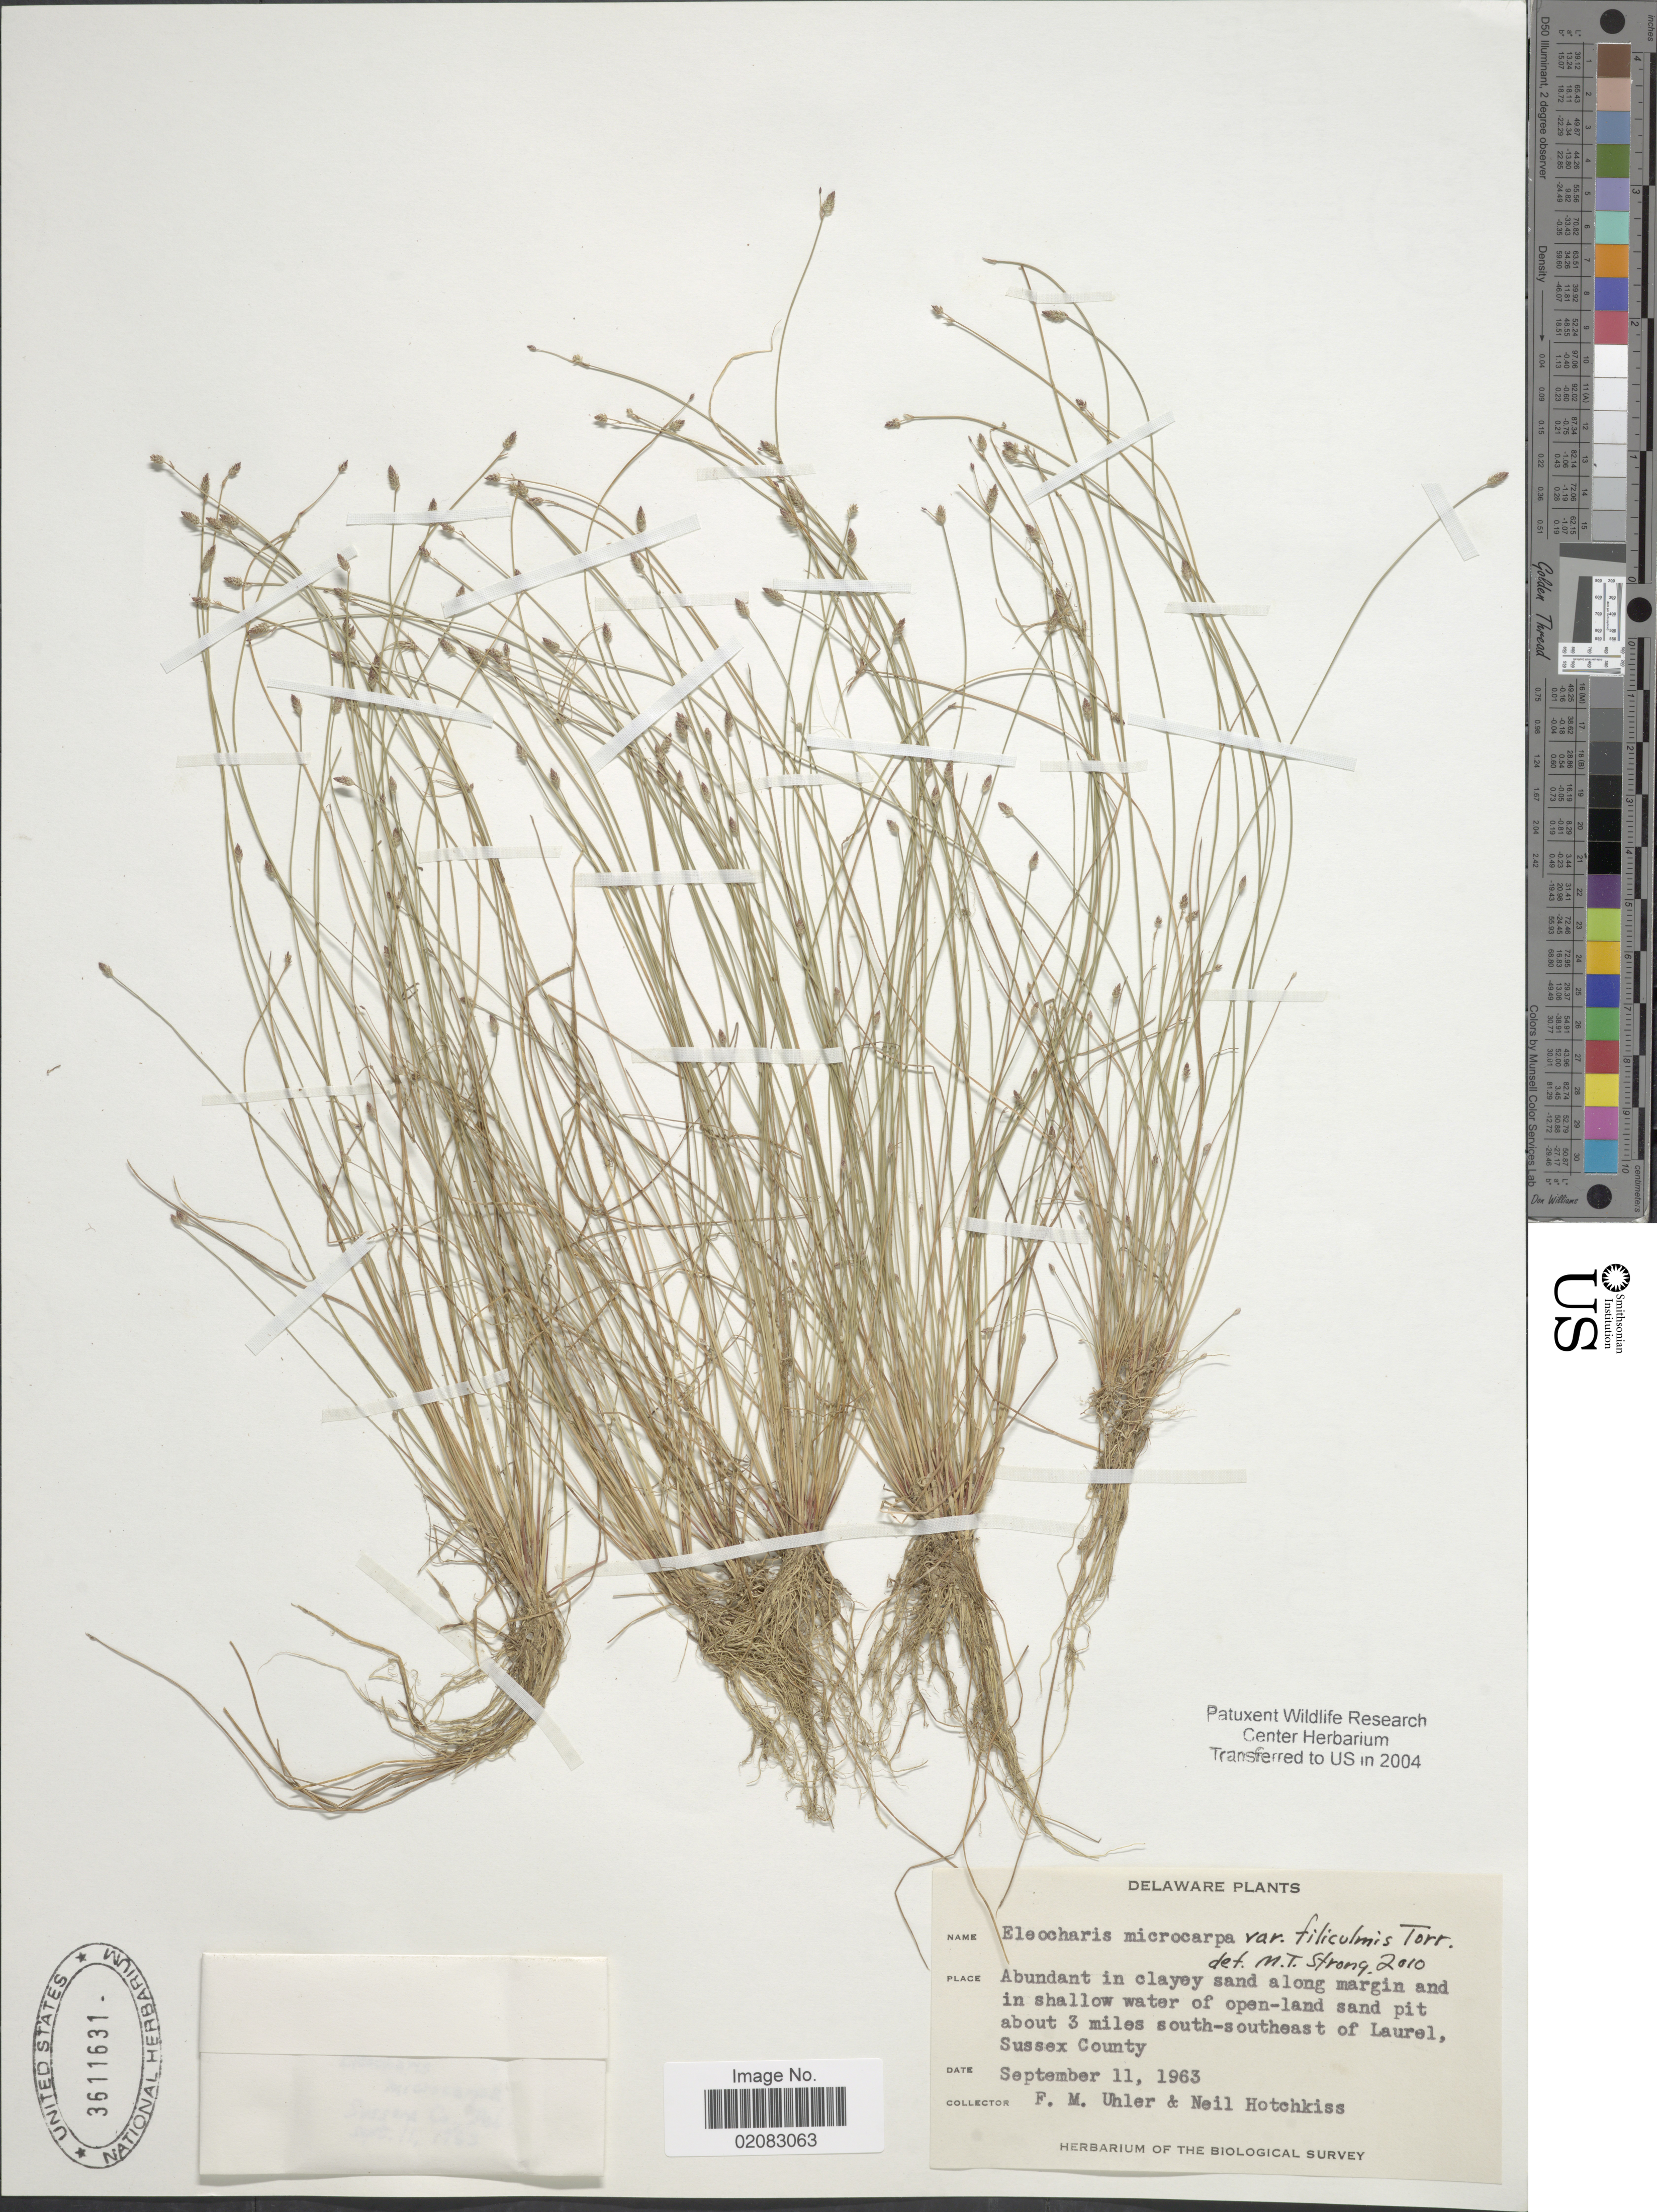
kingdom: Plantae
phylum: Tracheophyta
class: Liliopsida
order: Poales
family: Cyperaceae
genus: Eleocharis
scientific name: Eleocharis microcarpa var. filiculmis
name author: Torr.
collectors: F. M. Uhler & N. Hotchkiss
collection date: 1963-09-11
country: United States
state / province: Delaware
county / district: Sussex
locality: About 3 miles south-southeast of Laurel, Sussex County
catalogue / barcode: US 3611631